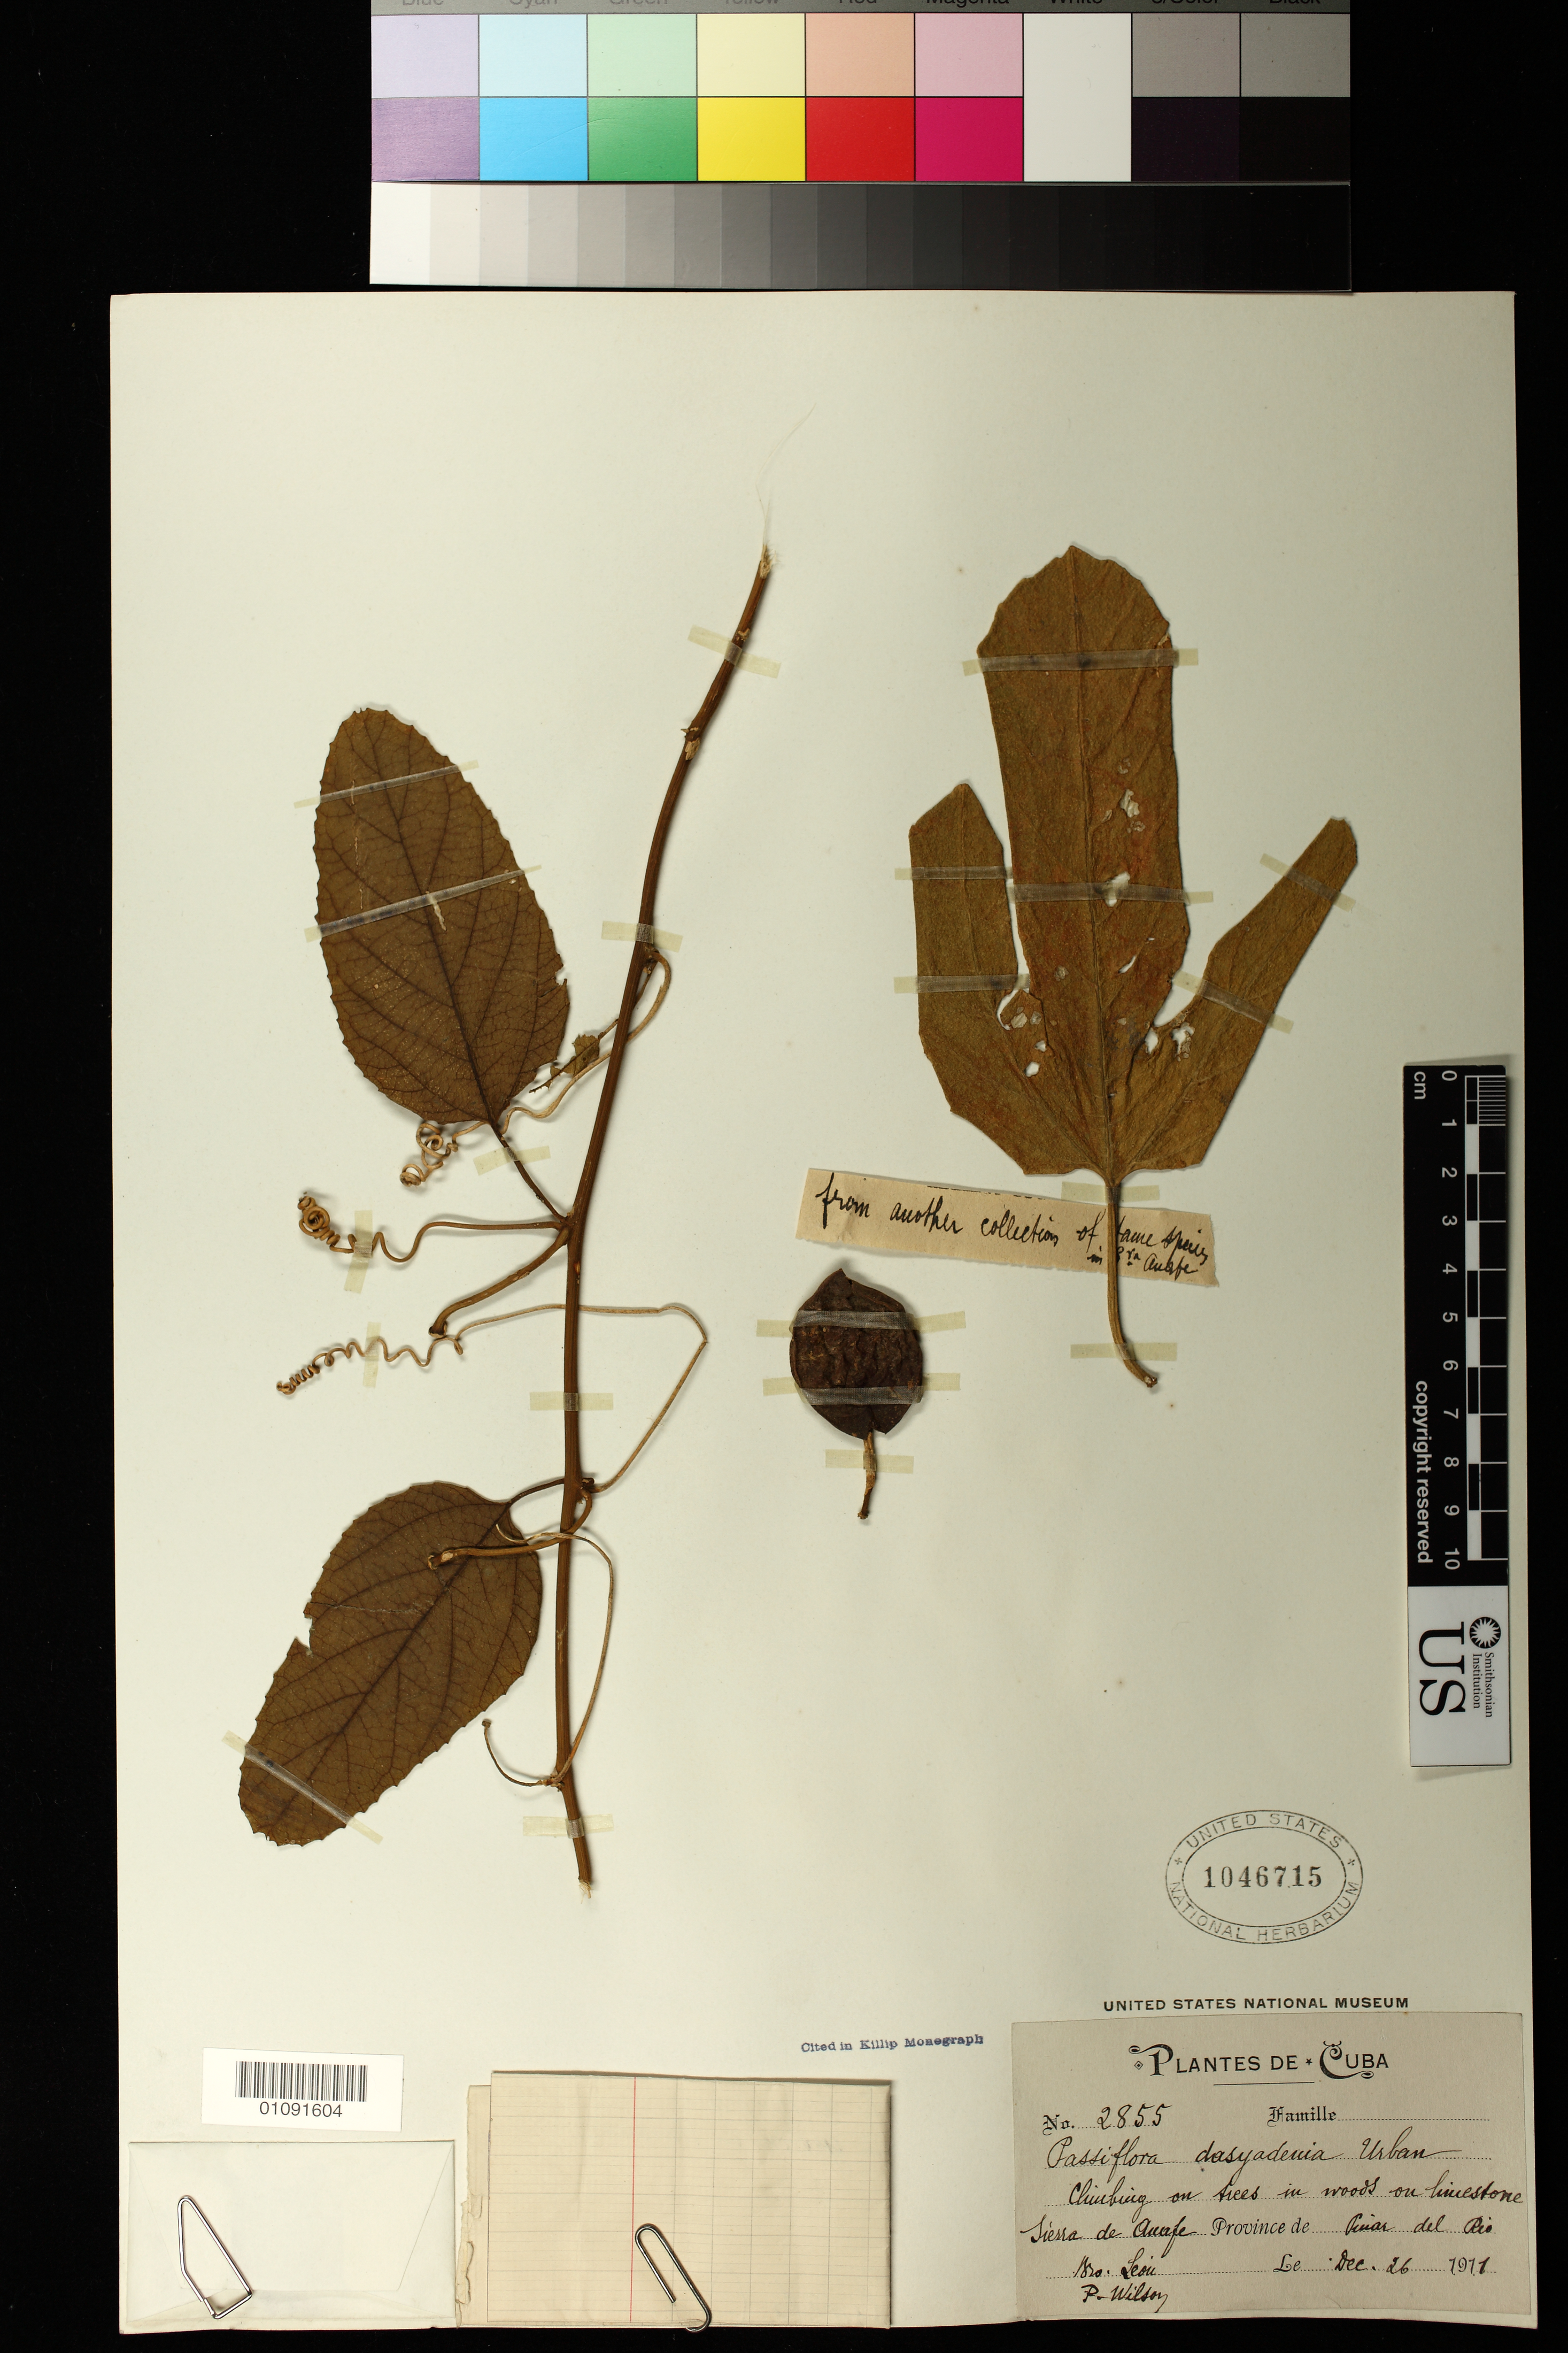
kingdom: Plantae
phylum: Tracheophyta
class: Magnoliopsida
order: Malpighiales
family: Passifloraceae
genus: Passiflora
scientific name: Passiflora dasyadenia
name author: Urb.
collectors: P. Wilson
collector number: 2855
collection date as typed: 26 Dec 1911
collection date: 1911-12-26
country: Cuba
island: Cuba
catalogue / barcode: US 1046715